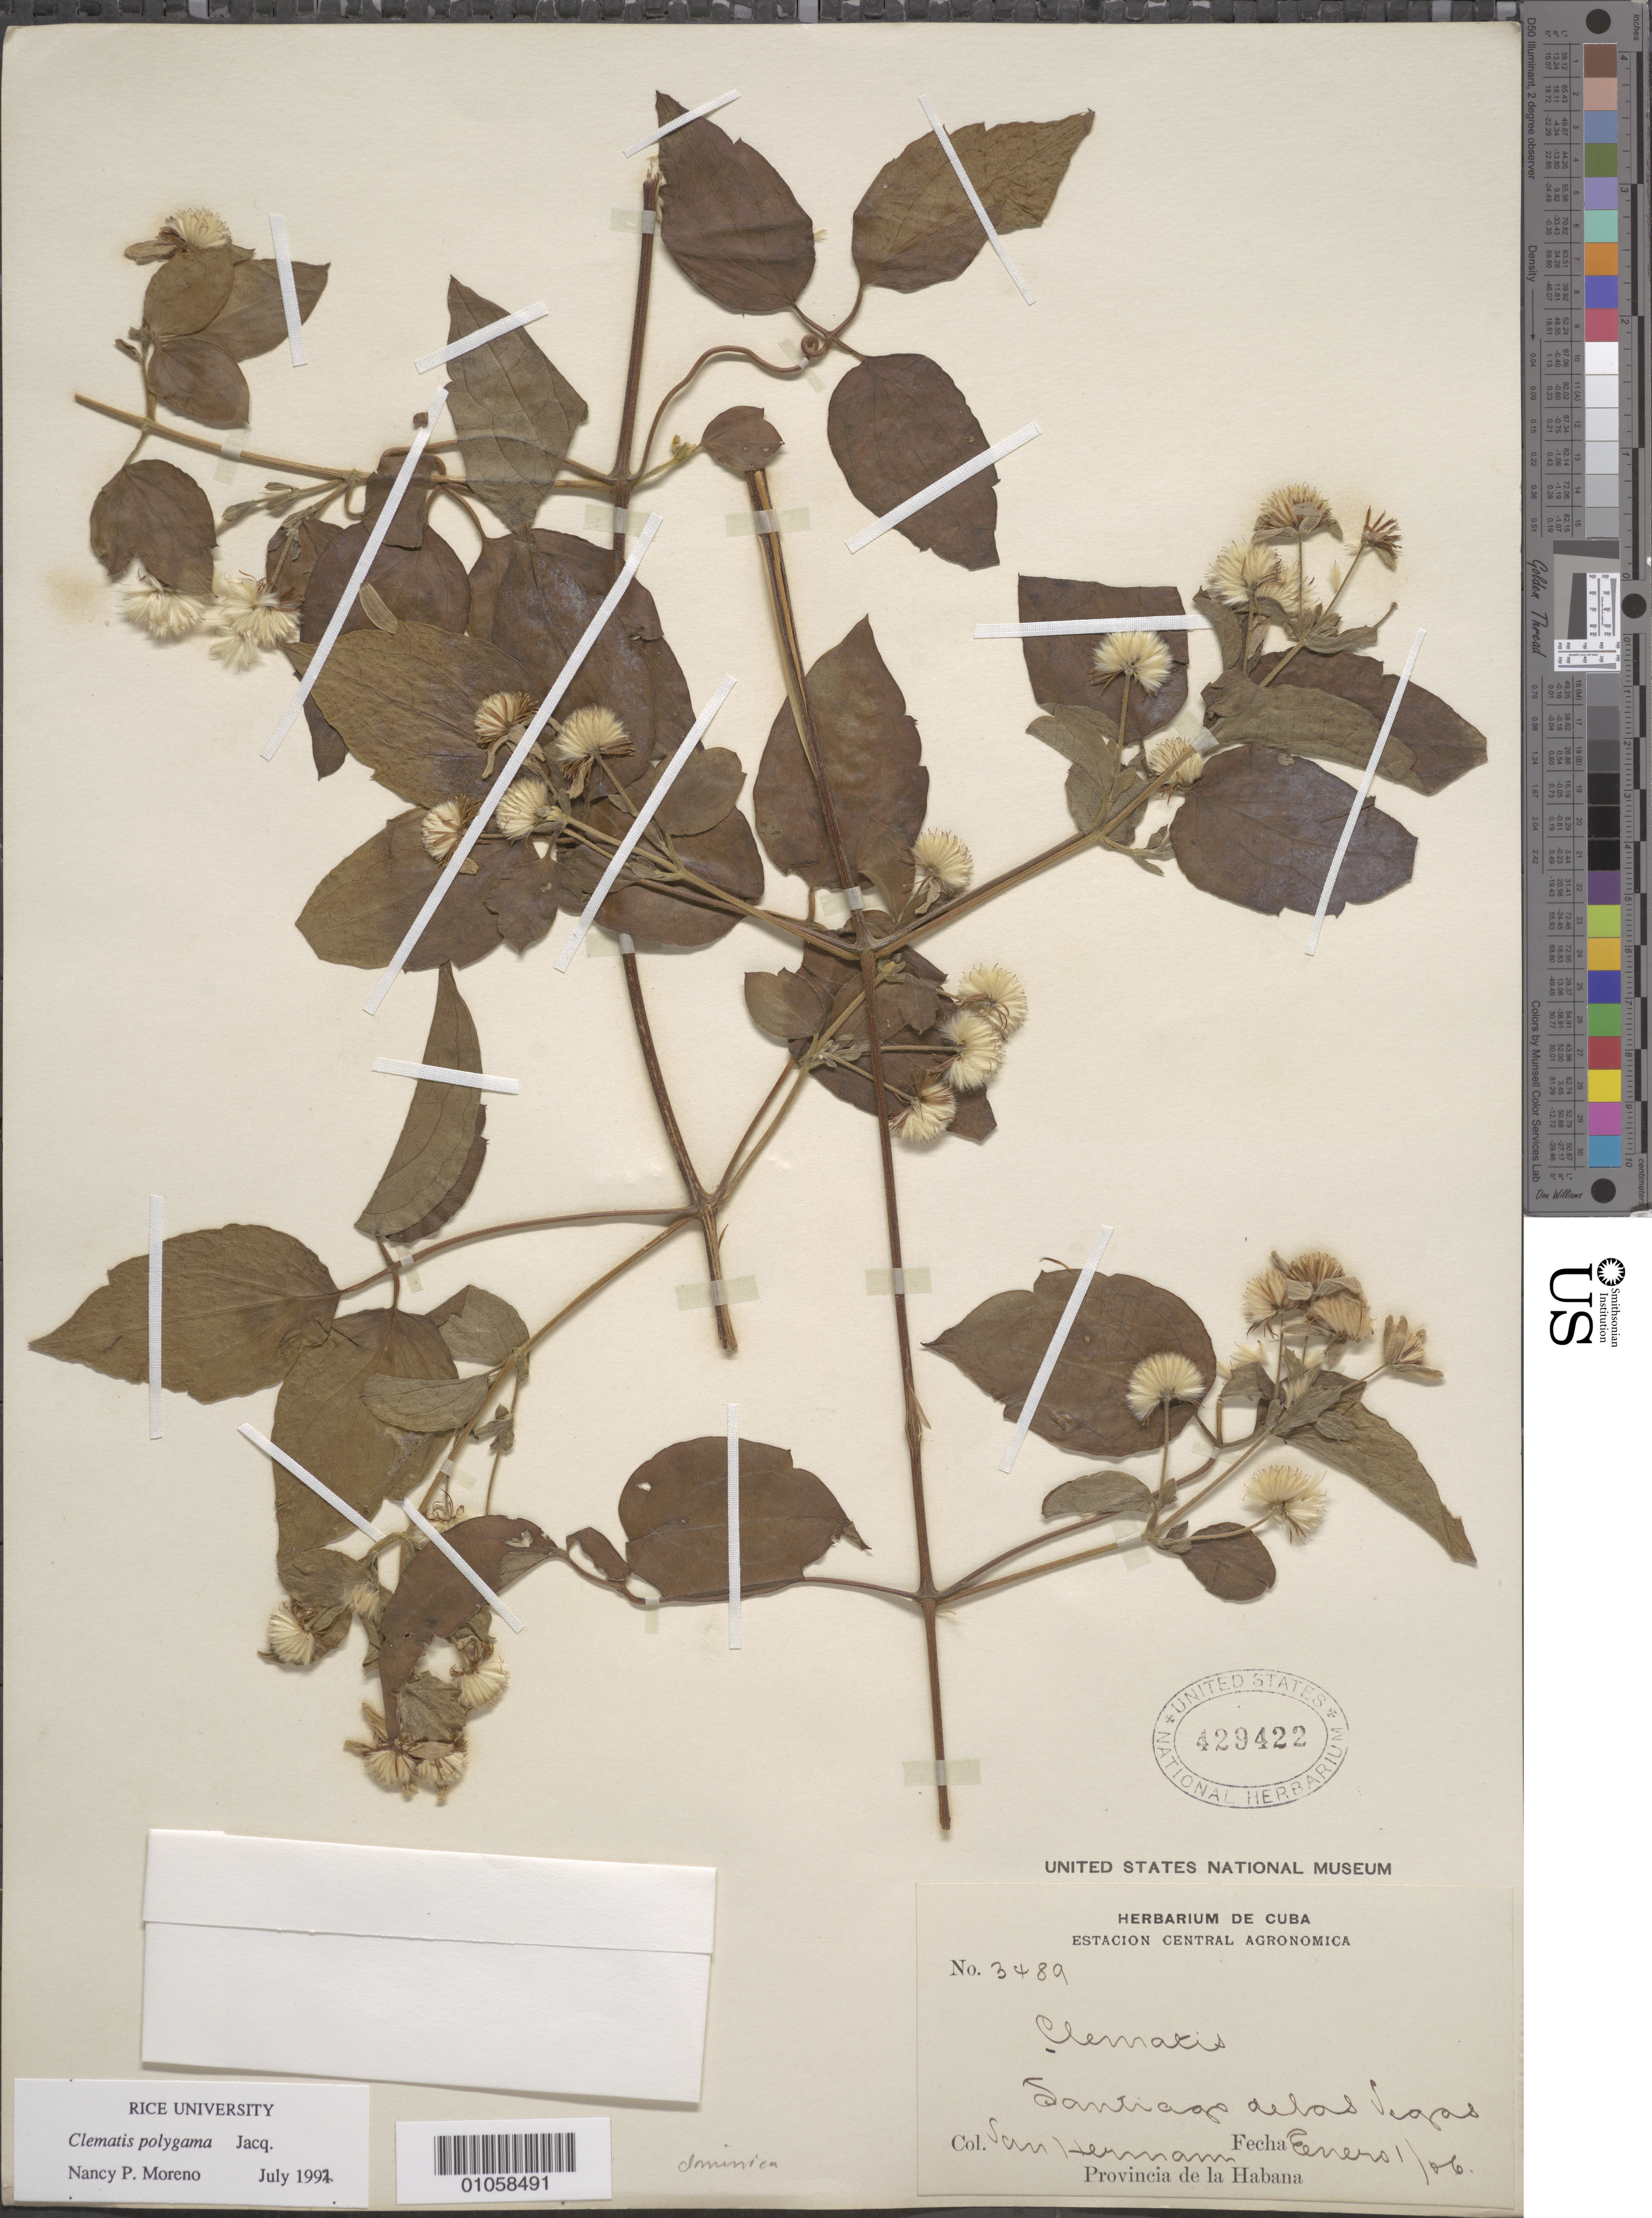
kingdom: Plantae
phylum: Tracheophyta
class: Magnoliopsida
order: Ranunculales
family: Ranunculaceae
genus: Clematis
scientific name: Clematis polygama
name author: Jacq.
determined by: Moreno, N. P.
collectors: H. A. Van Hermann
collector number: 3489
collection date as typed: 01 Jan 1906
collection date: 1906-01-01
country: Cuba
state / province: La Habana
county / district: Municipio Boyeros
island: Cuba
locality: Santiago de las Vegas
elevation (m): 97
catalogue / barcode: US 429422